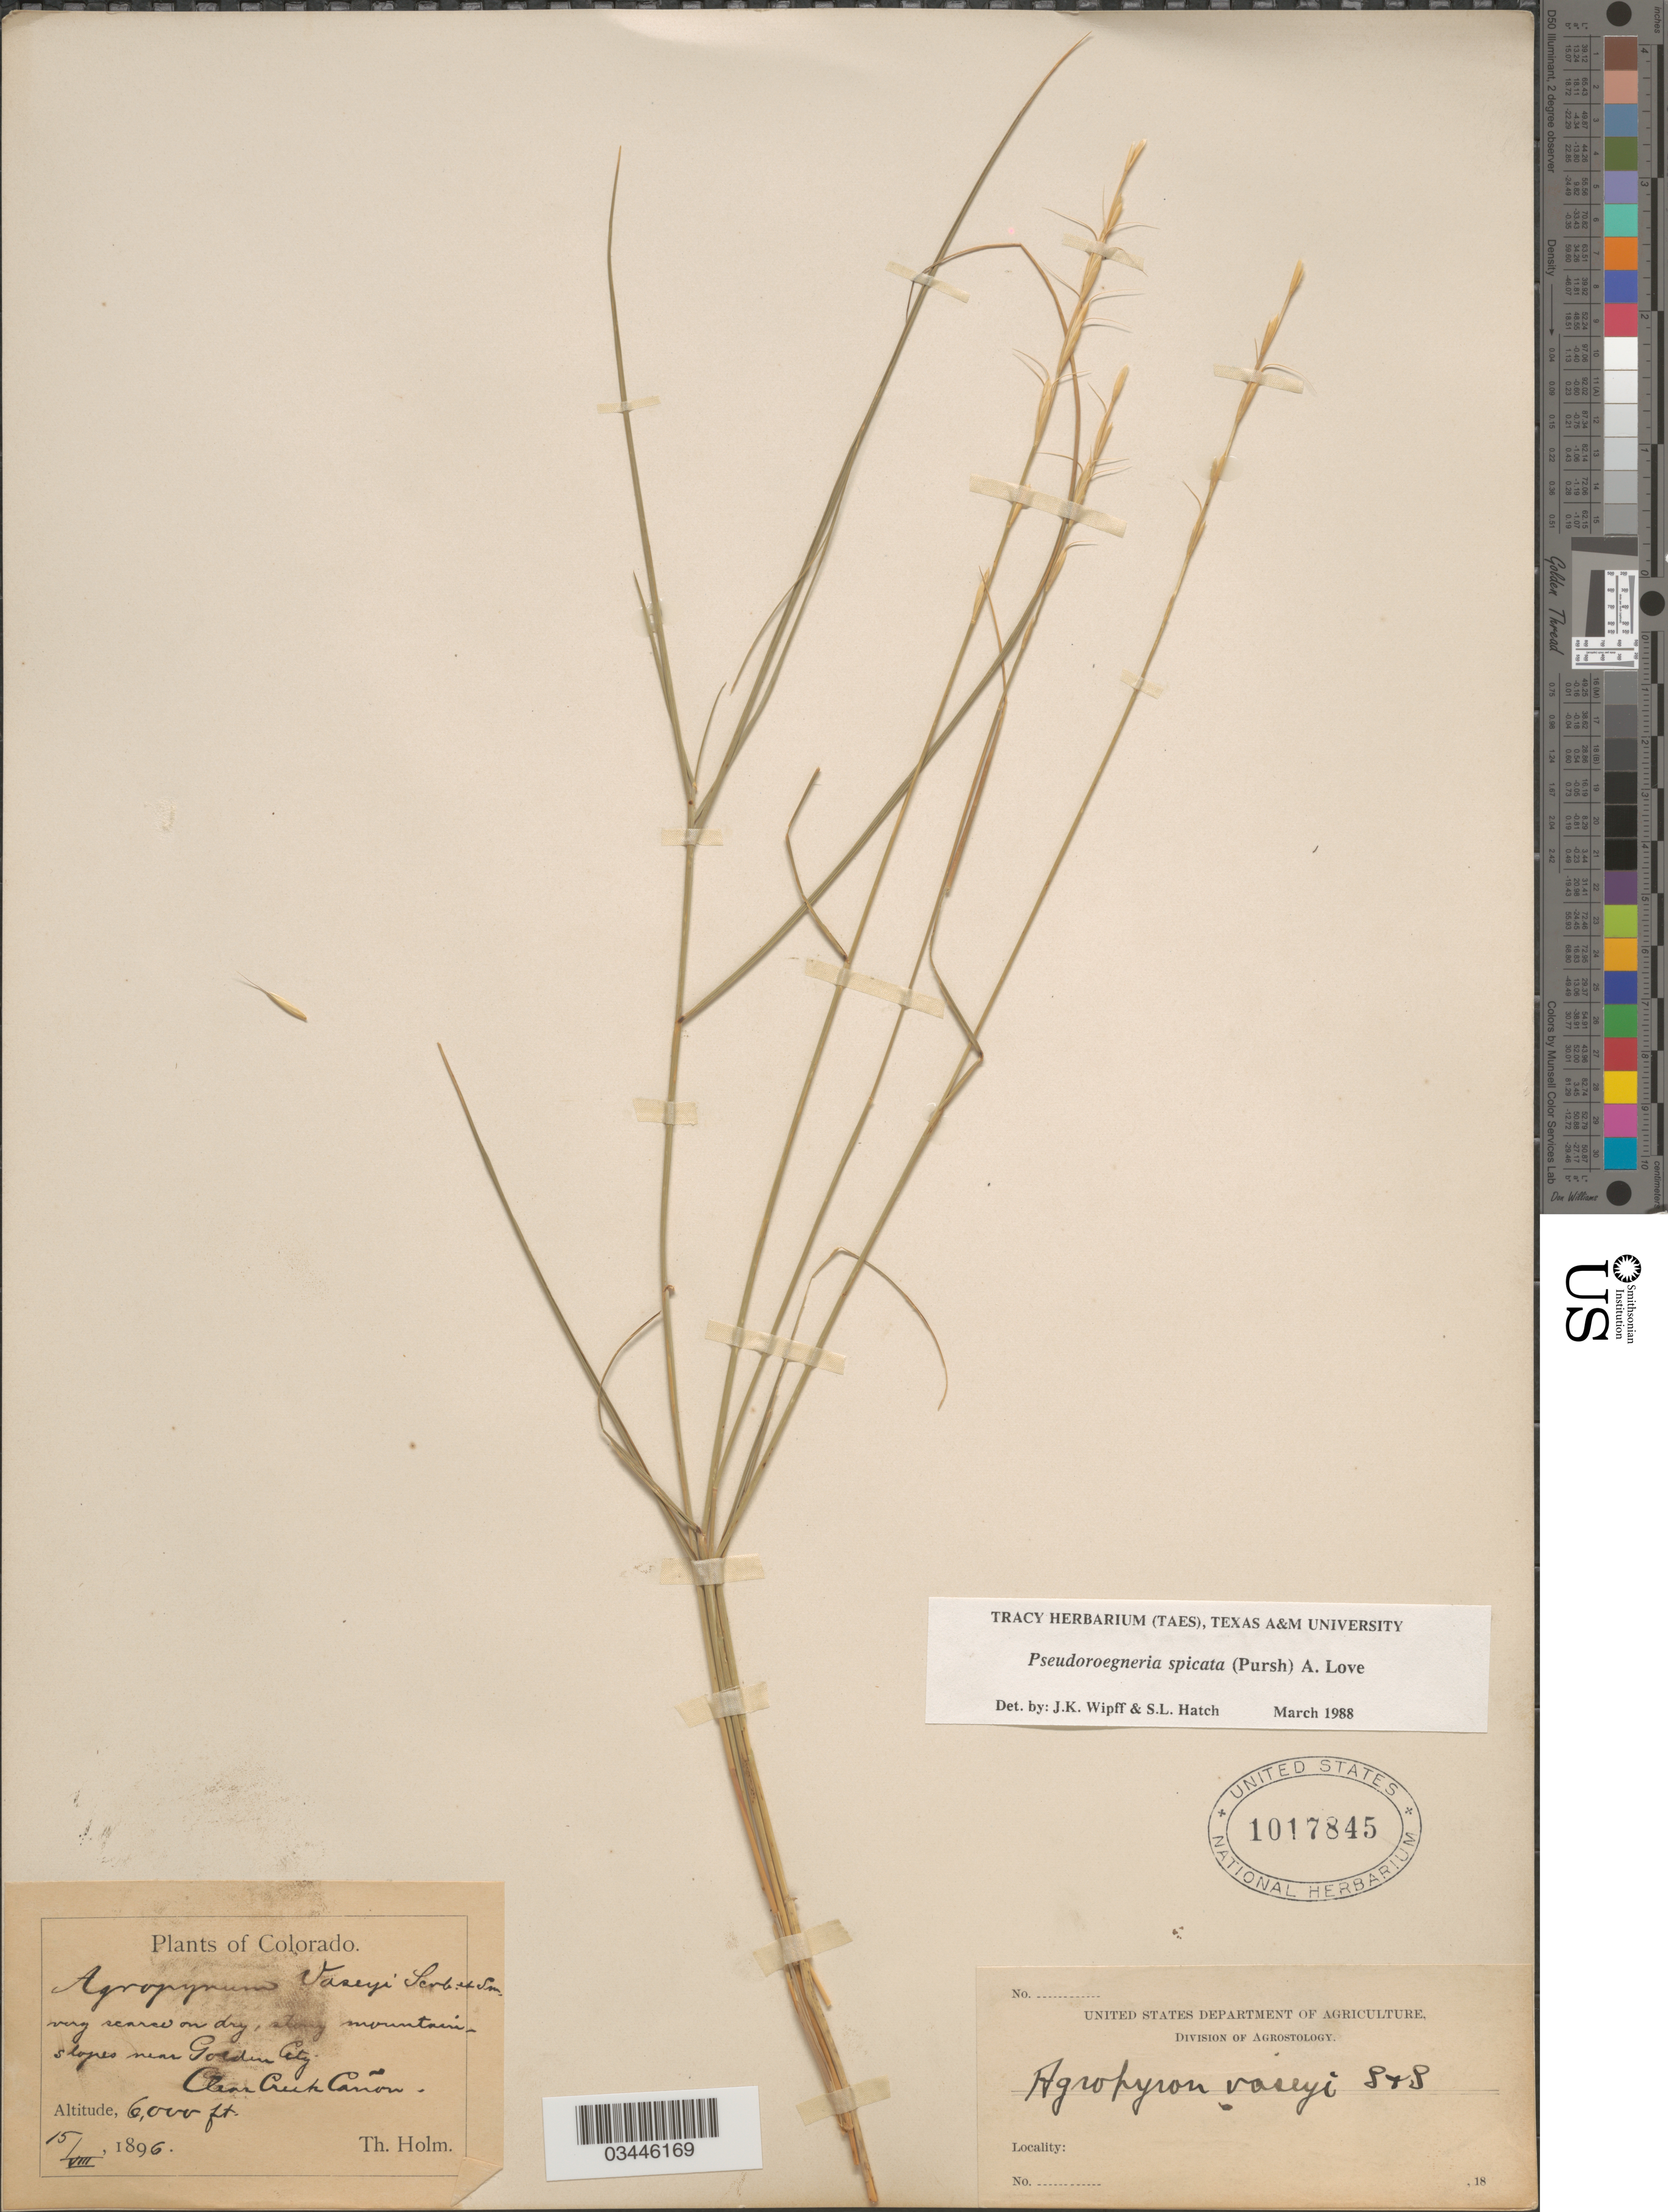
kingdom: Plantae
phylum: Tracheophyta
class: Liliopsida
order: Poales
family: Poaceae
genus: Pseudoroegneria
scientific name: Pseudoroegneria spicata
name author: (Pursh) Á. Löve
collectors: T. Holm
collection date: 1896-08-15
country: United States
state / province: Colorado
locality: On dry, stony mountain slopes near Golden City. Clear Creek Caño.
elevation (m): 1829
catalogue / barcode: US 1017845